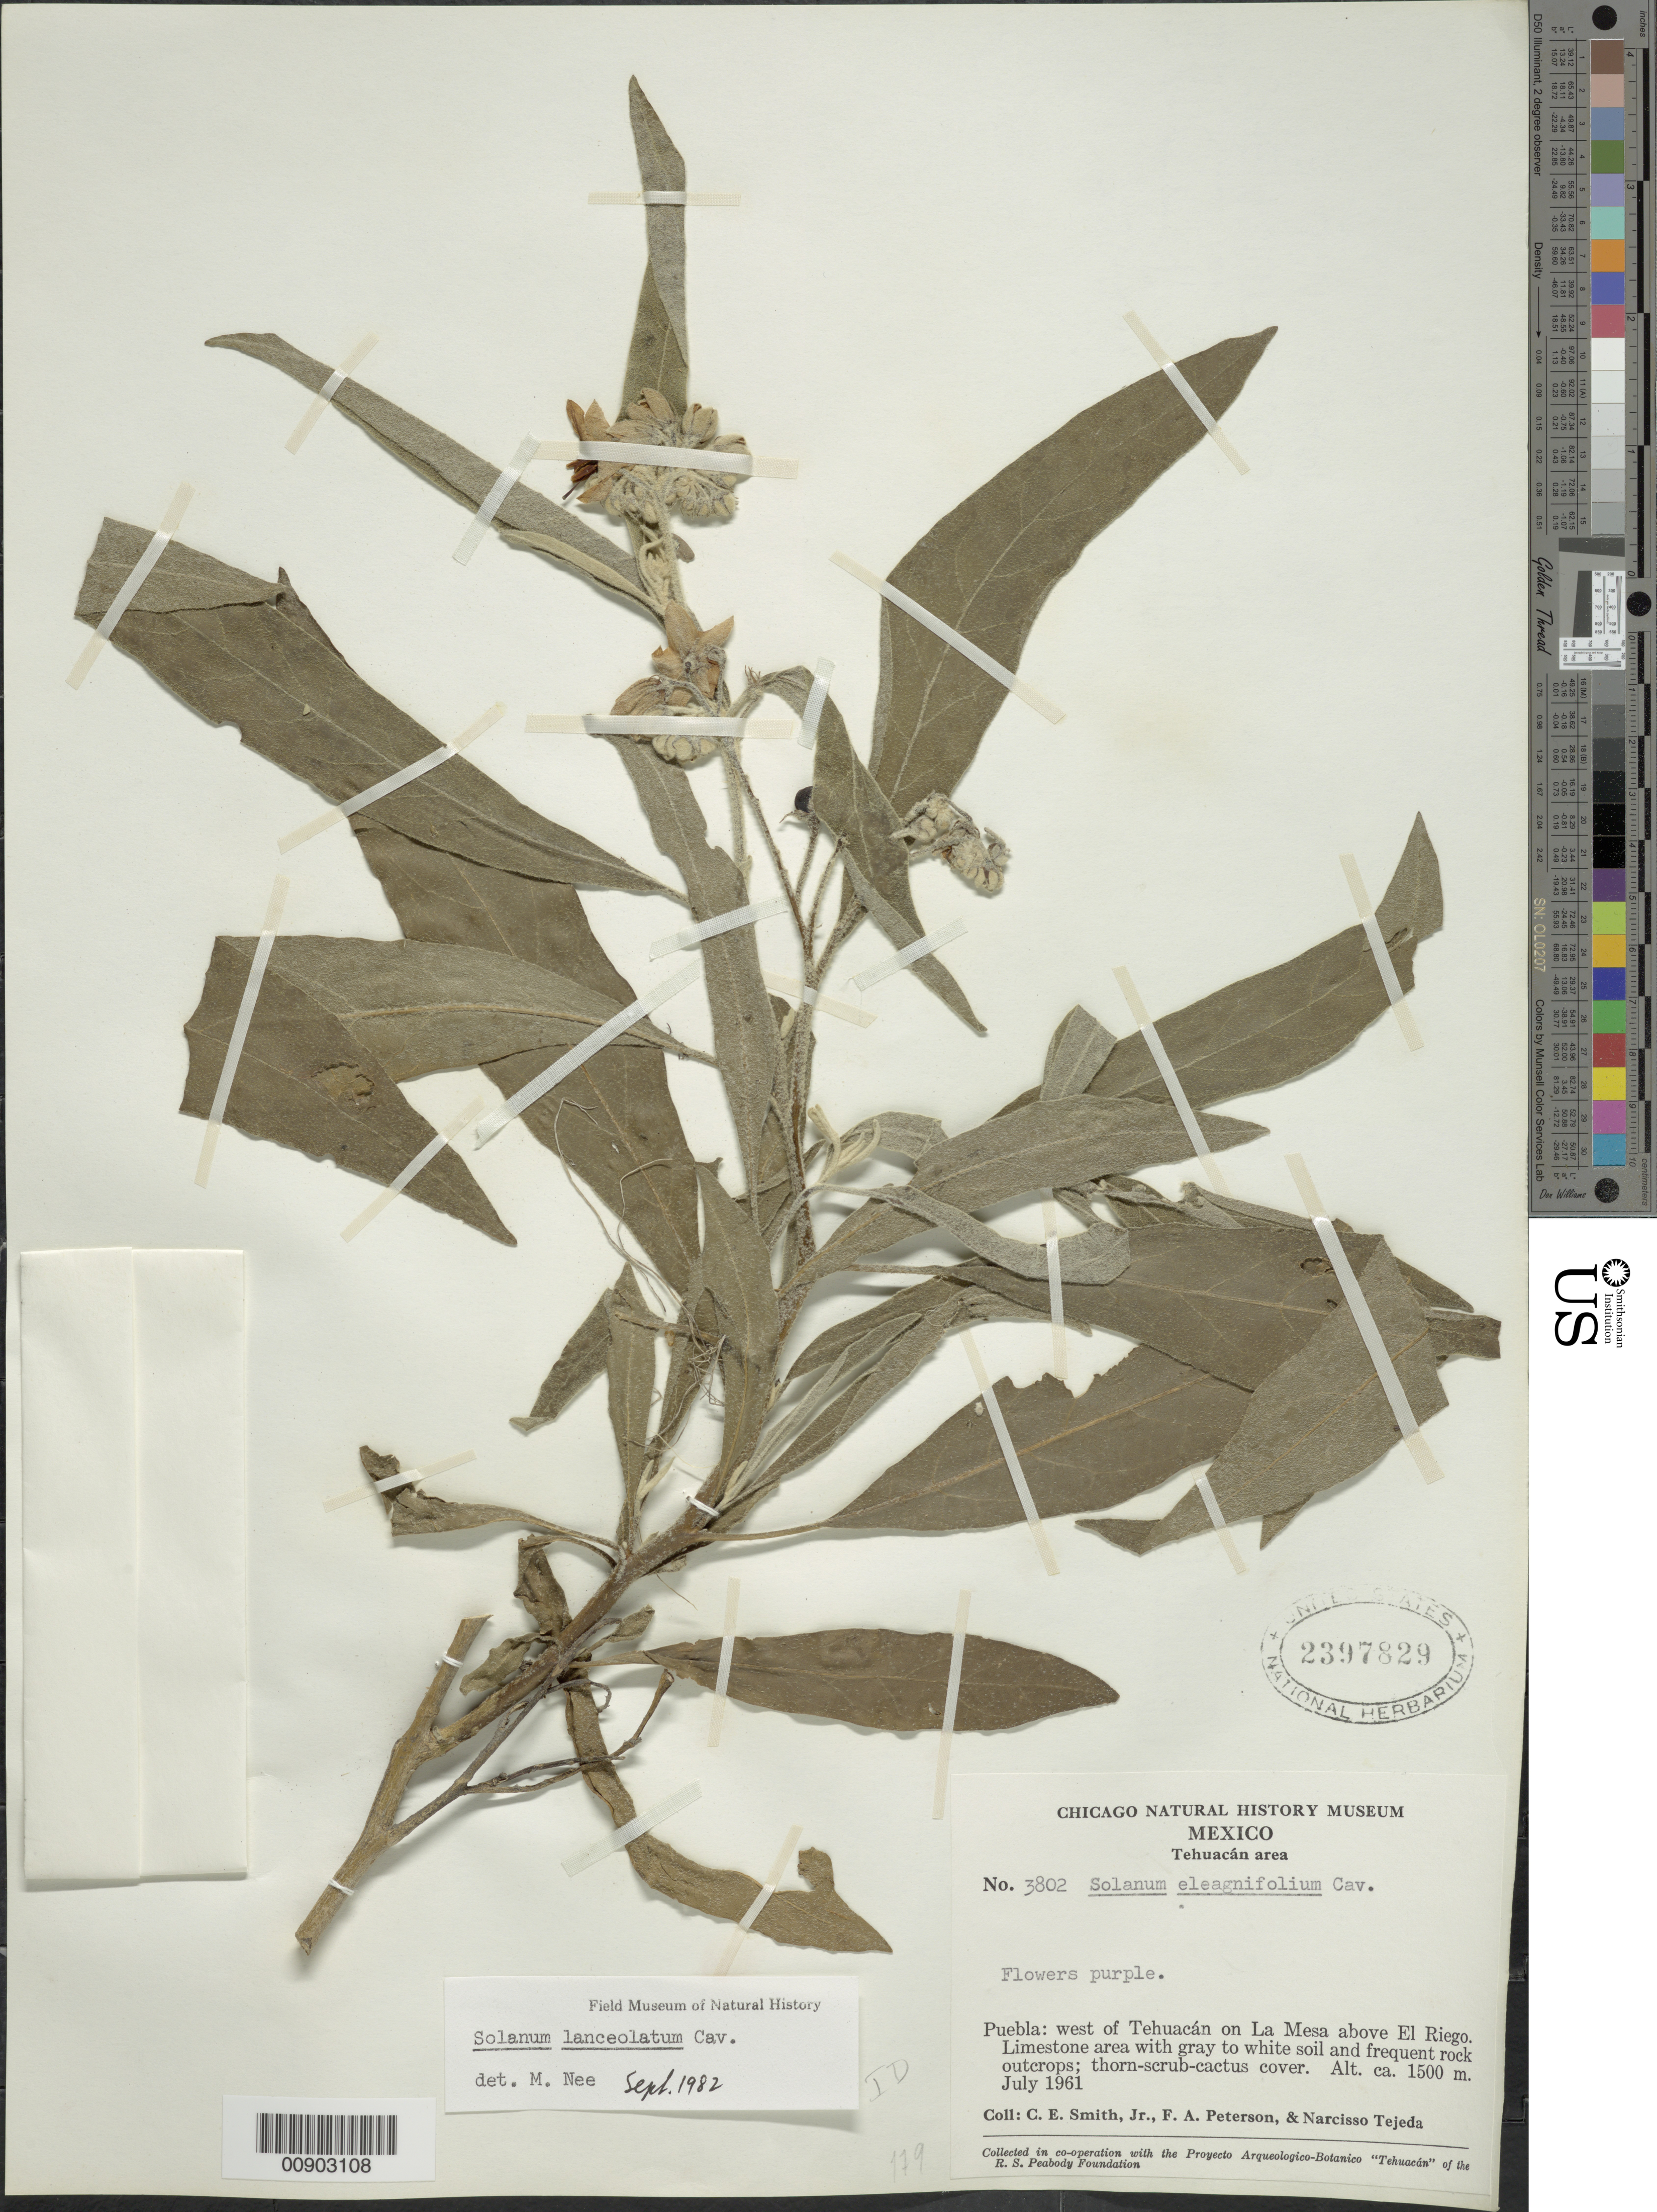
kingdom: Plantae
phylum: Tracheophyta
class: Magnoliopsida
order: Solanales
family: Solanaceae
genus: Solanum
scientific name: Solanum lanceolatum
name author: Cav.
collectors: C. E. Smith Jr., F. A. Peterson & N. Tejeda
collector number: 3802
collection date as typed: Jul 1961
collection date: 1961-07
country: Mexico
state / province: Puebla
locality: West of Tehuacán on La Mesa above El Riego.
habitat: Limestone area with gray to white soil and frequent rock outcrops; thorn-scrub-cactus cover.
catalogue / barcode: US 2397829